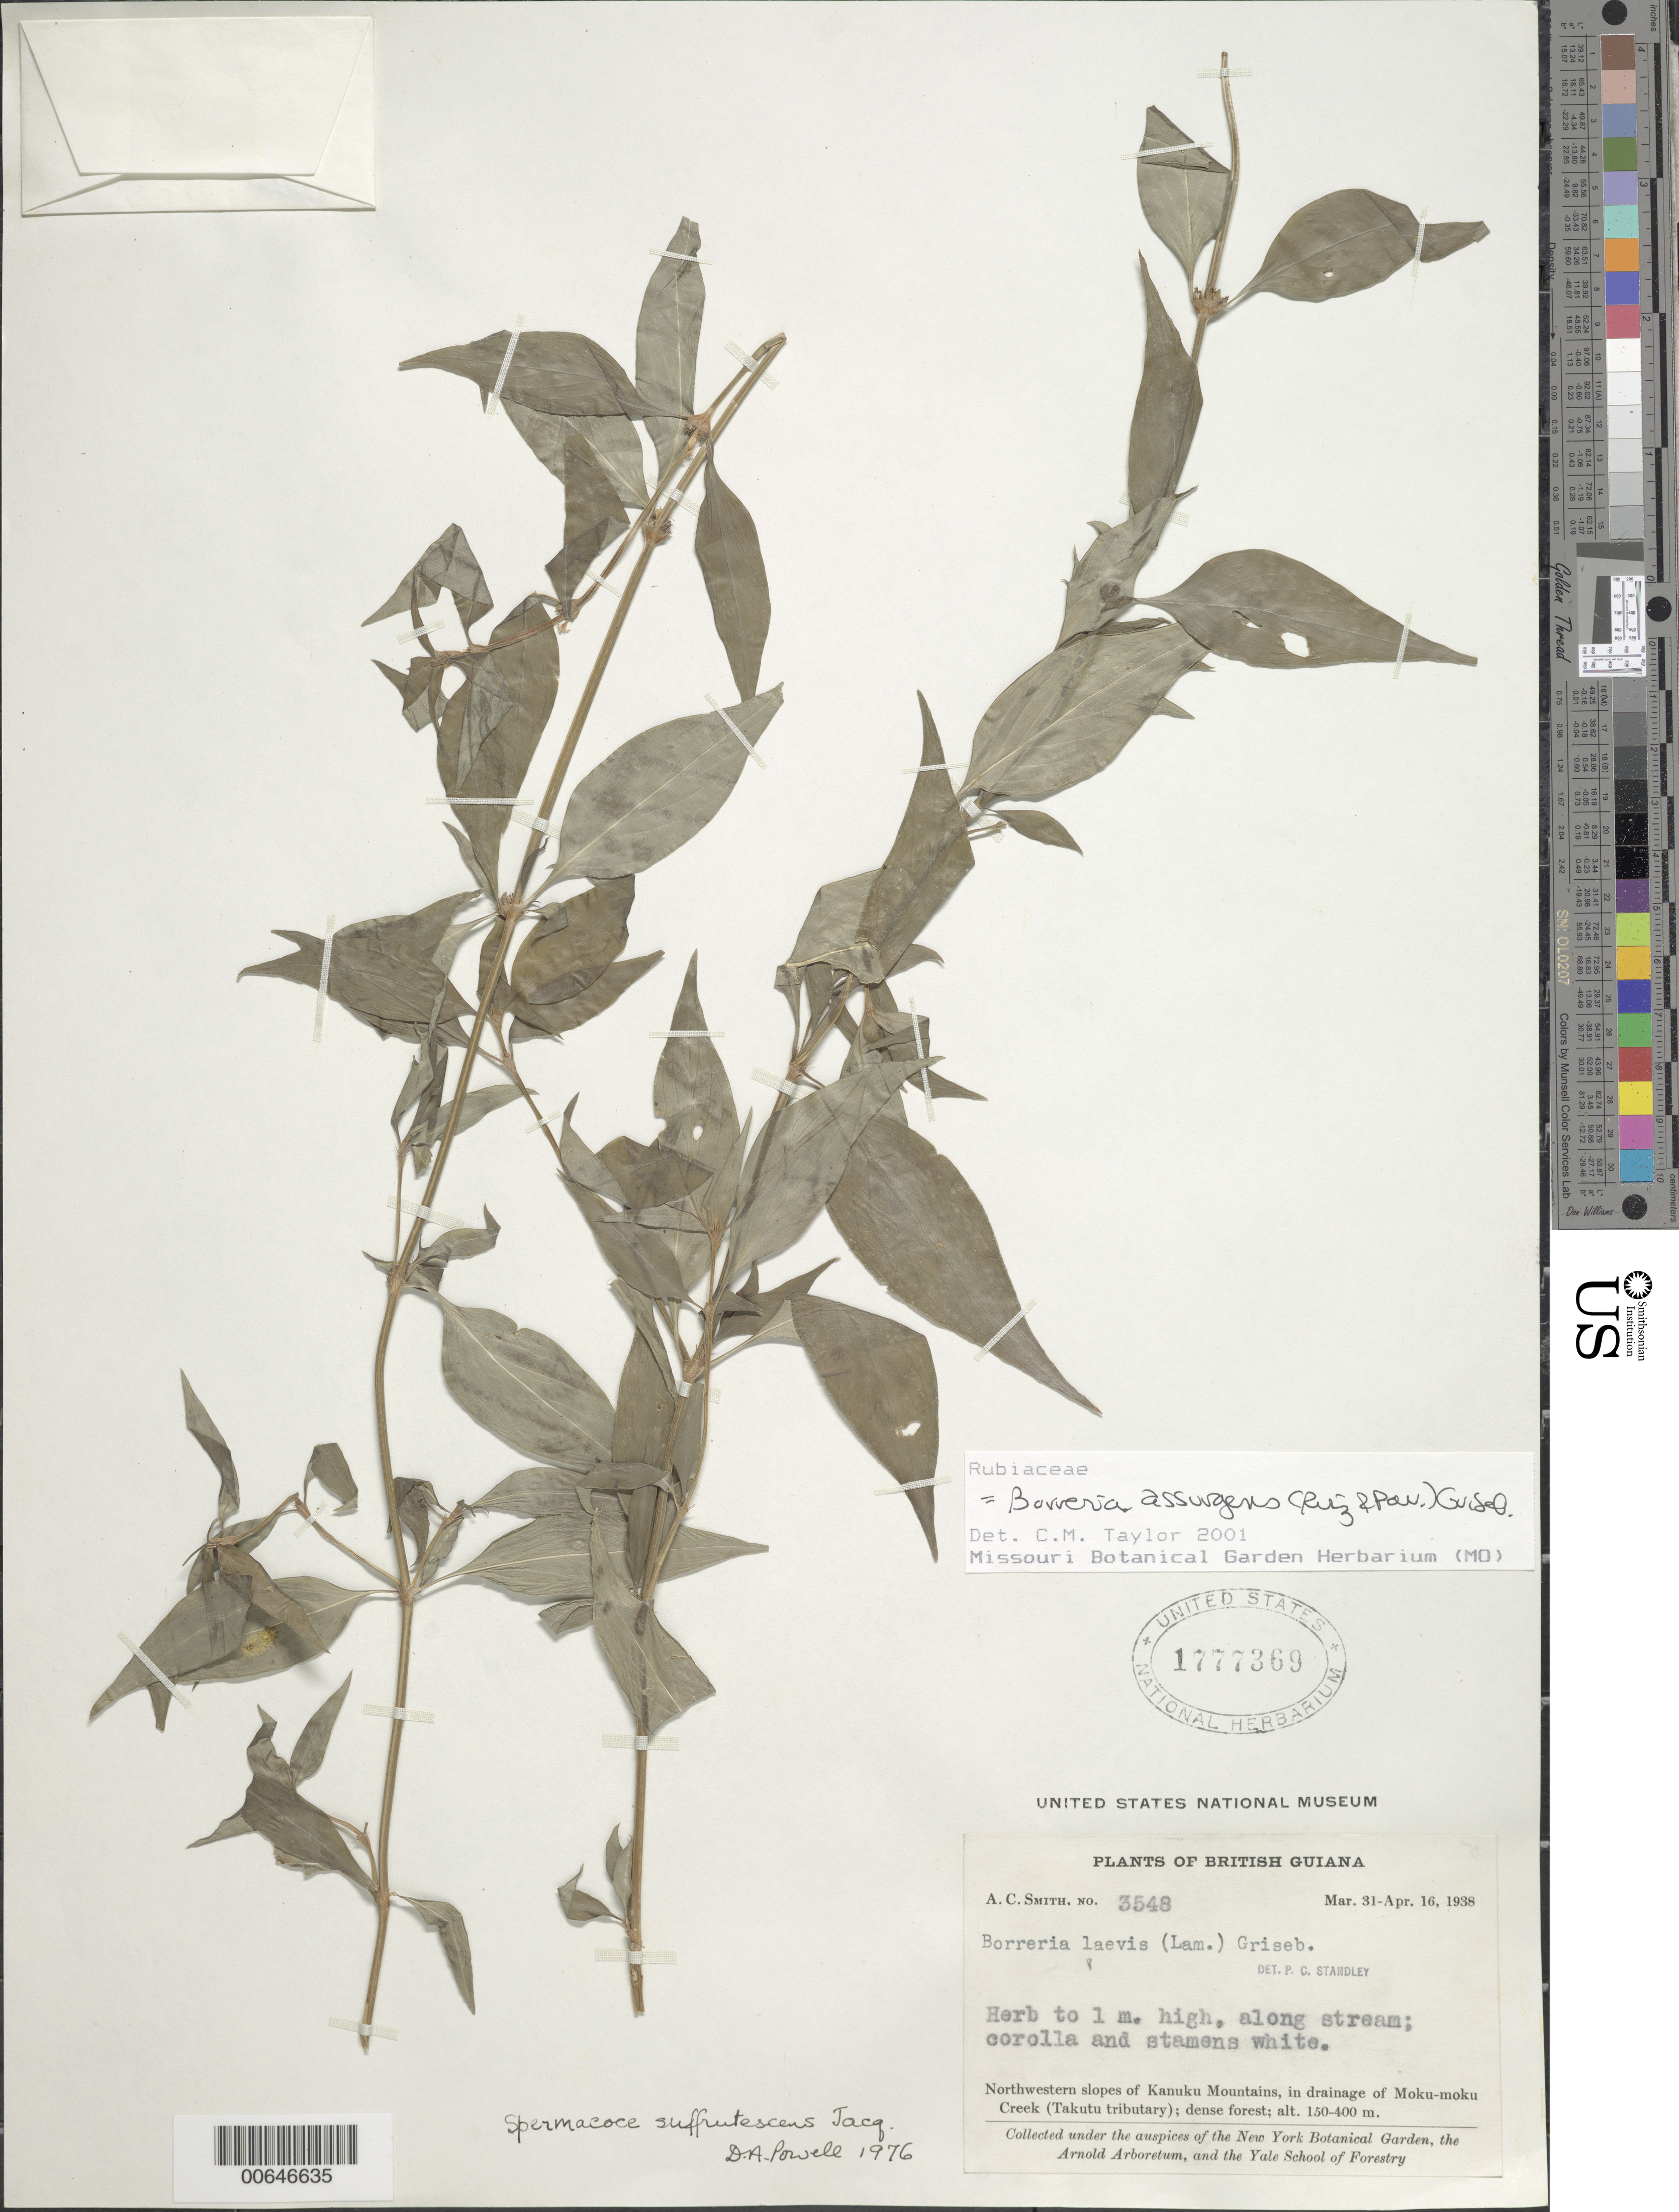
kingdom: Plantae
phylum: Tracheophyta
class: Magnoliopsida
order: Gentianales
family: Rubiaceae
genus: Borreria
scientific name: Borreria assurgens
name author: (Ruiz & Pav.) Griseb.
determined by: Taylor, Charlotte M.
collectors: A. C. Smith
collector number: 3548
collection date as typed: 31-Mar-38 to 16-Apr-38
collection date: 1938-03-31/1938-04-16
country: Guyana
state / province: U. Takutu-U. Essequibo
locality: Kanuku Mts., NW slopes, in drainage of Moku-moku Creek (Takutu tributary)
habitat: Dense forest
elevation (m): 150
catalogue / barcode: US 1777369